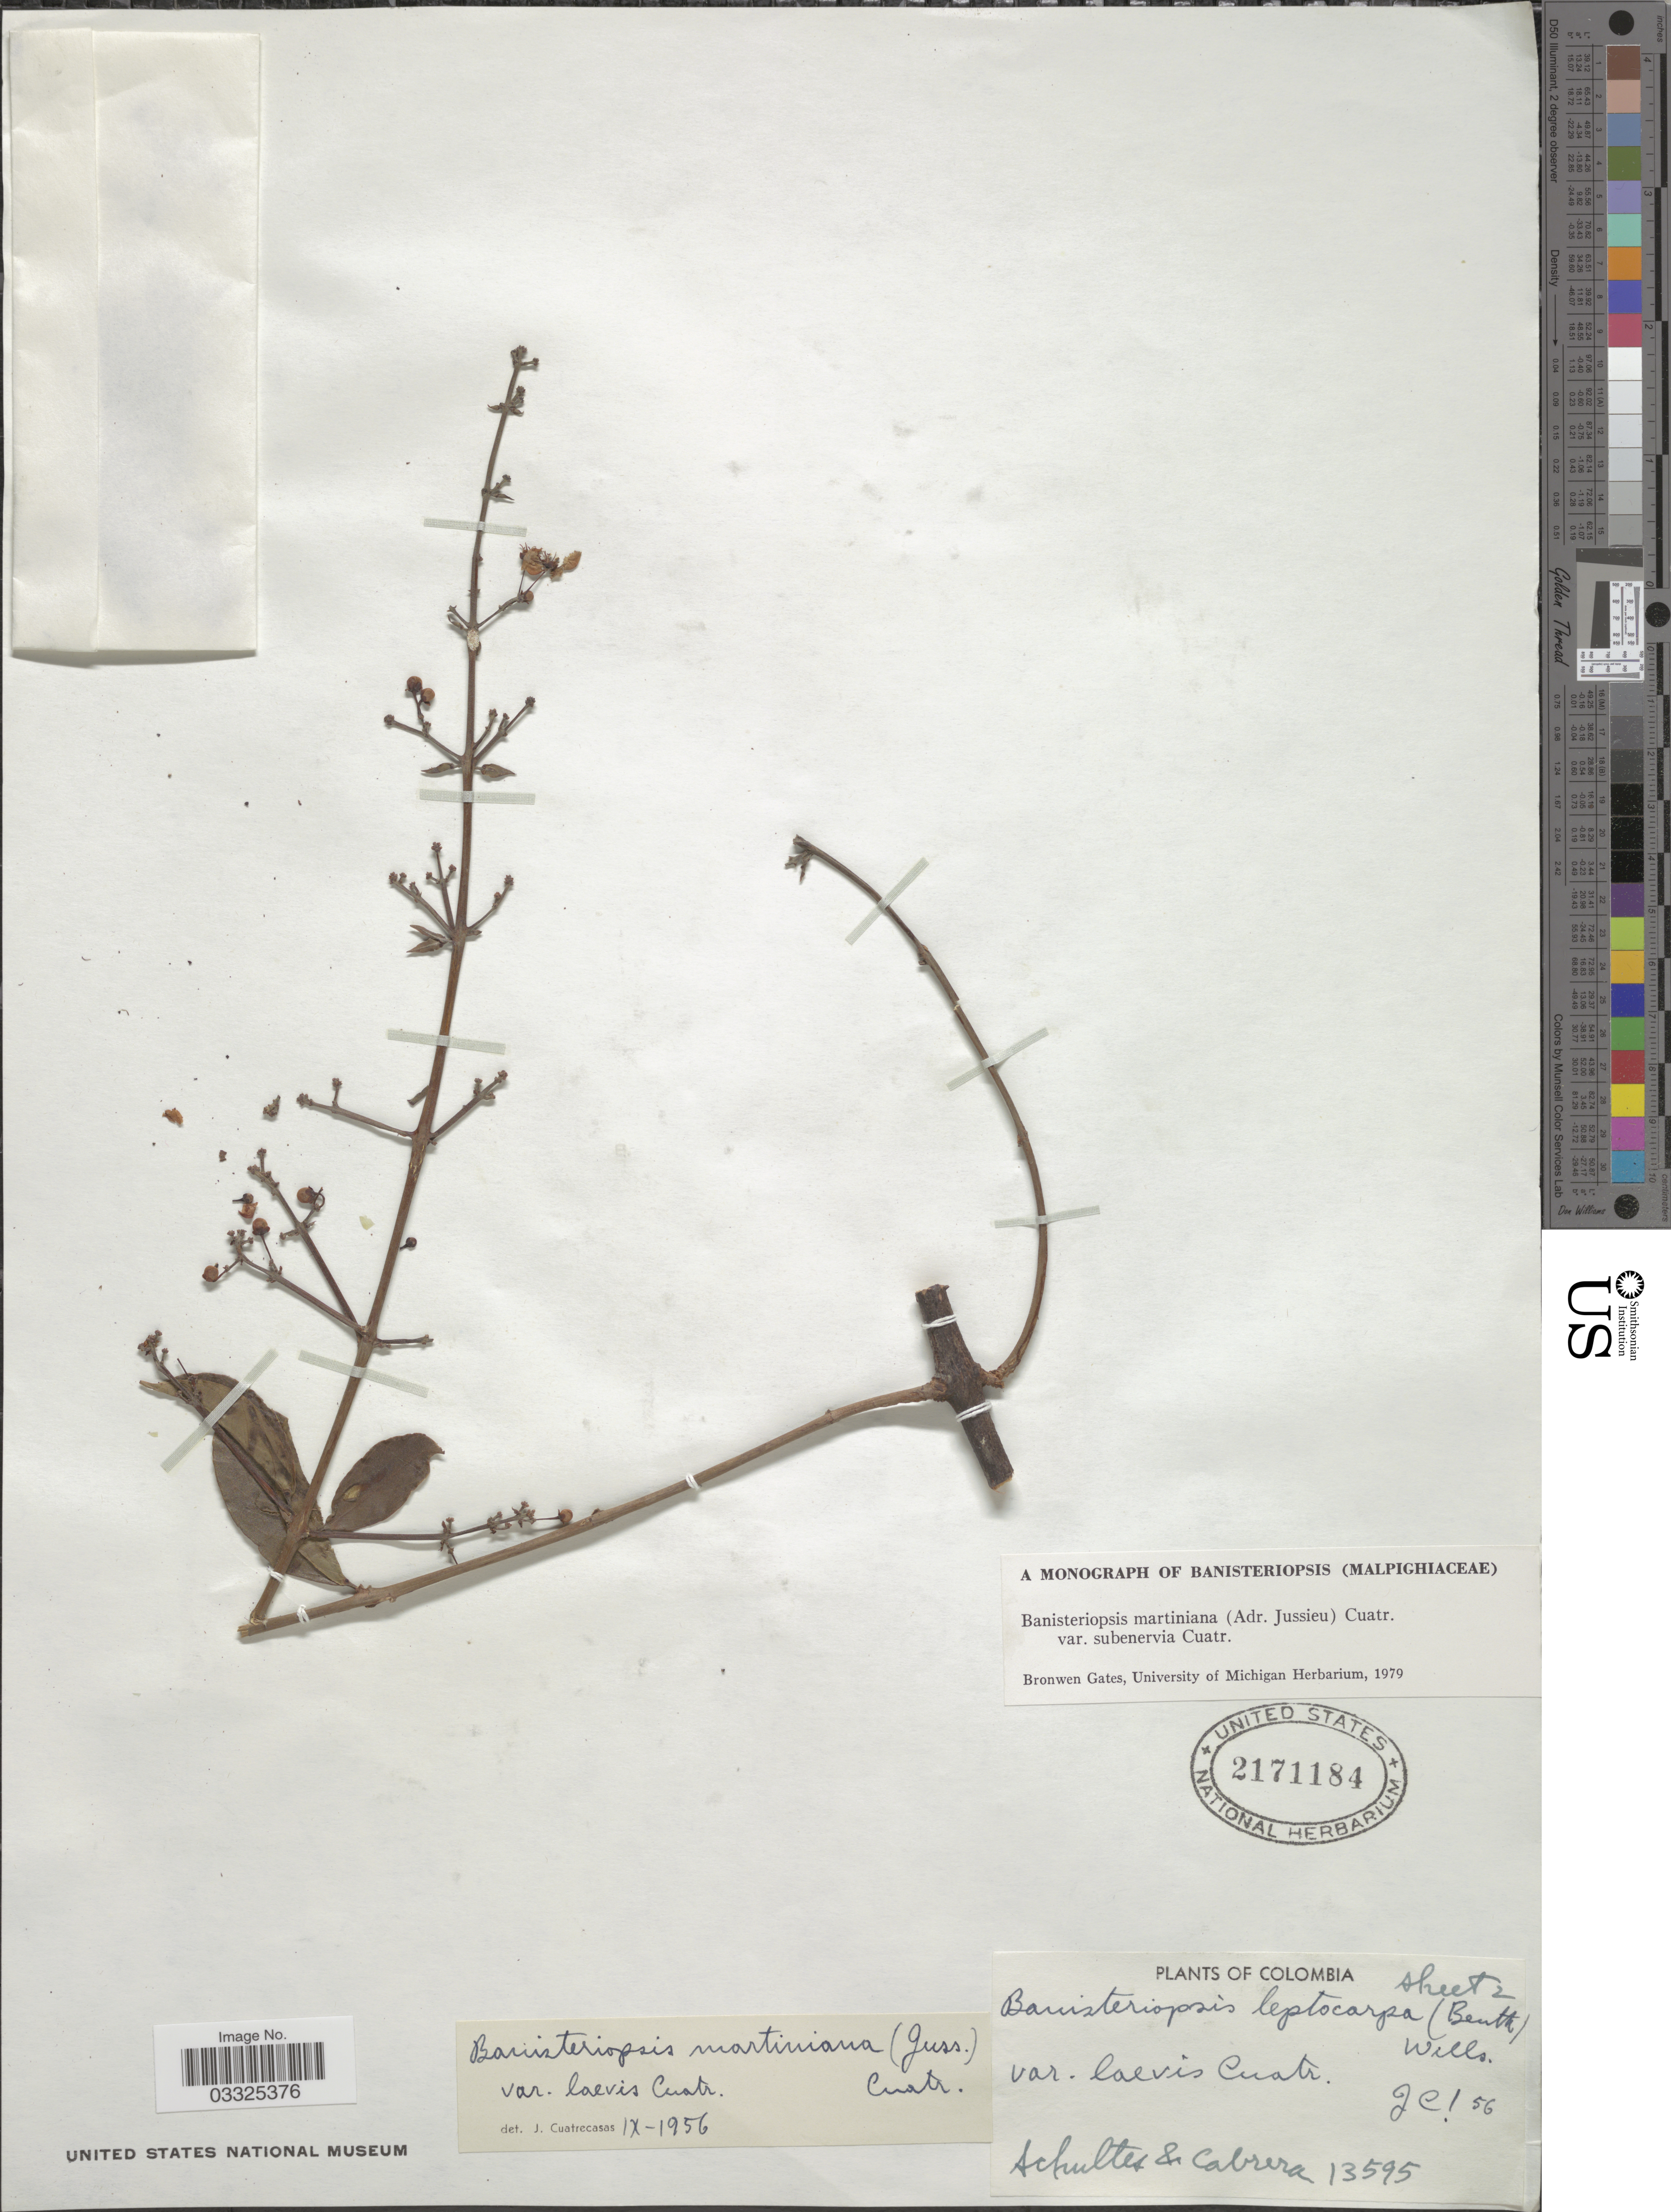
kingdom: Plantae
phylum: Tracheophyta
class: Magnoliopsida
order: Malpighiales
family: Malpighiaceae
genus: Banisteriopsis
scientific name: Banisteriopsis martiniana var. subenervia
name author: Cuatrec.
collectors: -- Schultes & Cabrera, --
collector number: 13595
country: Colombia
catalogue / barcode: US 2171184